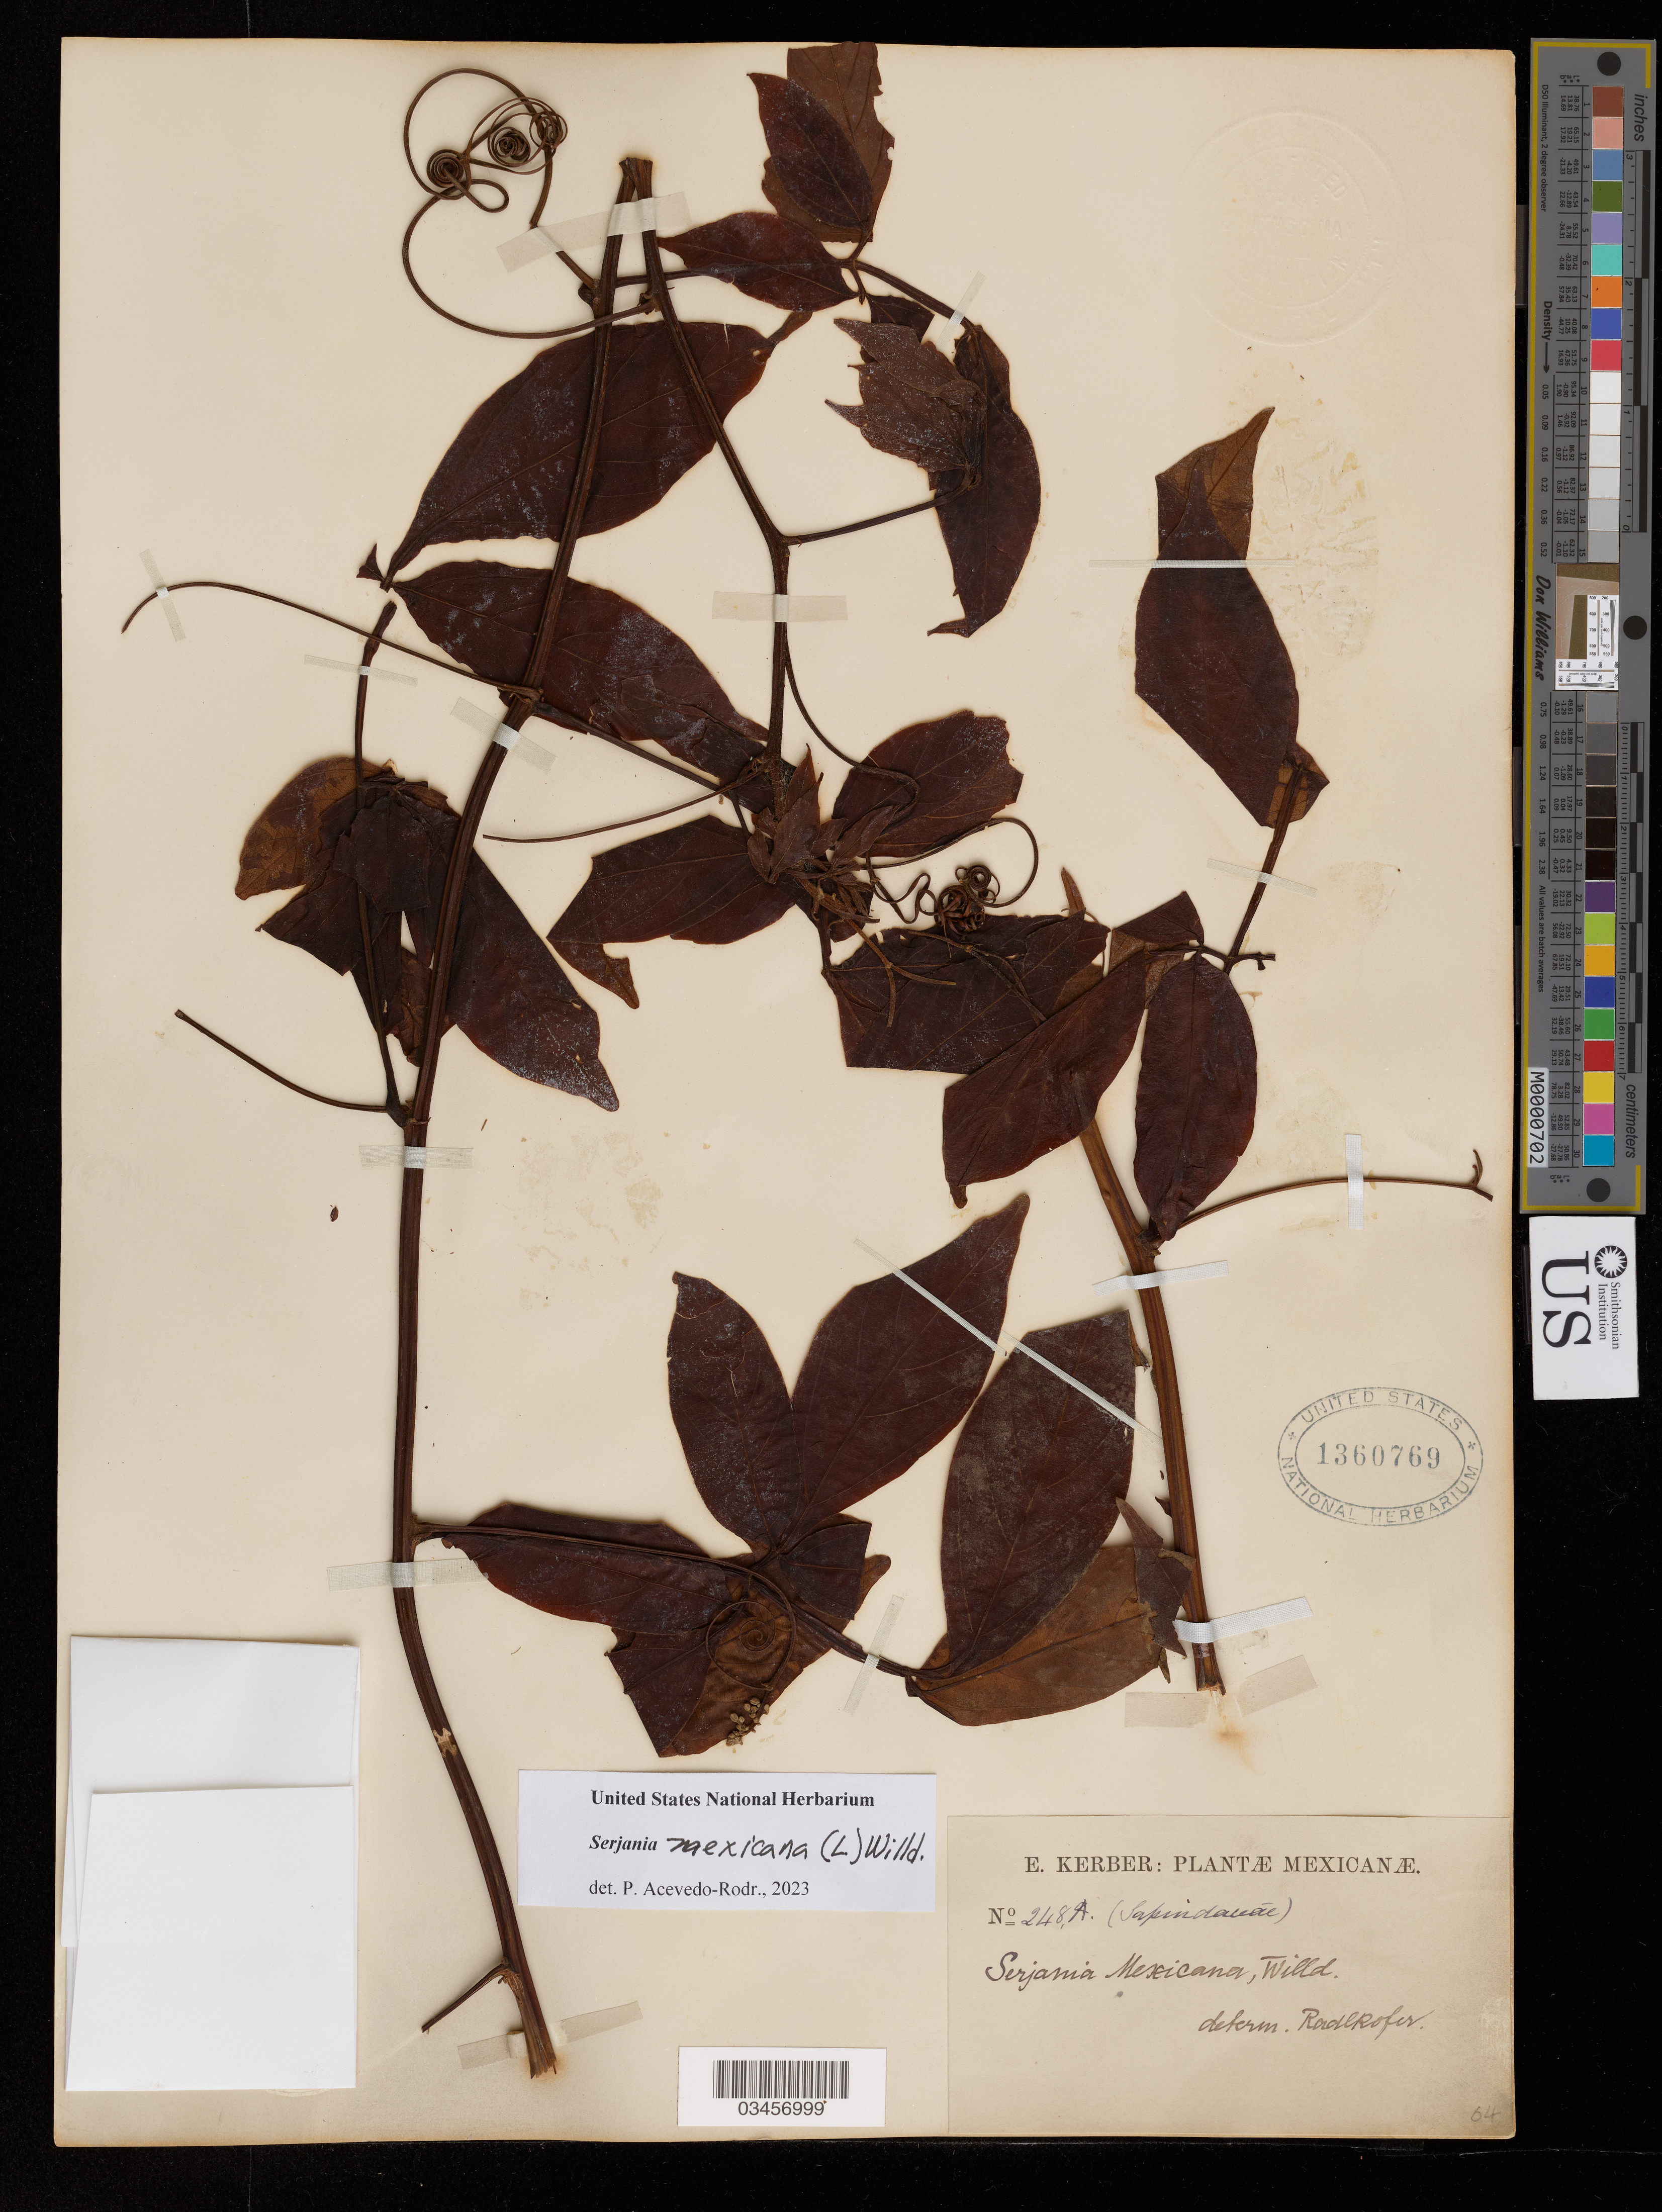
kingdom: Plantae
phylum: Tracheophyta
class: Magnoliopsida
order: Sapindales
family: Sapindaceae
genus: Serjania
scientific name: Serjania mexicana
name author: (L.) Willd.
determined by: Acevedo-Rodriguez, P., (US), Smithsonian Institution - National Museum of Natural History (UNITED STATES)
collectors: E. Kerber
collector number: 248A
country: Mexico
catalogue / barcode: US 1360769